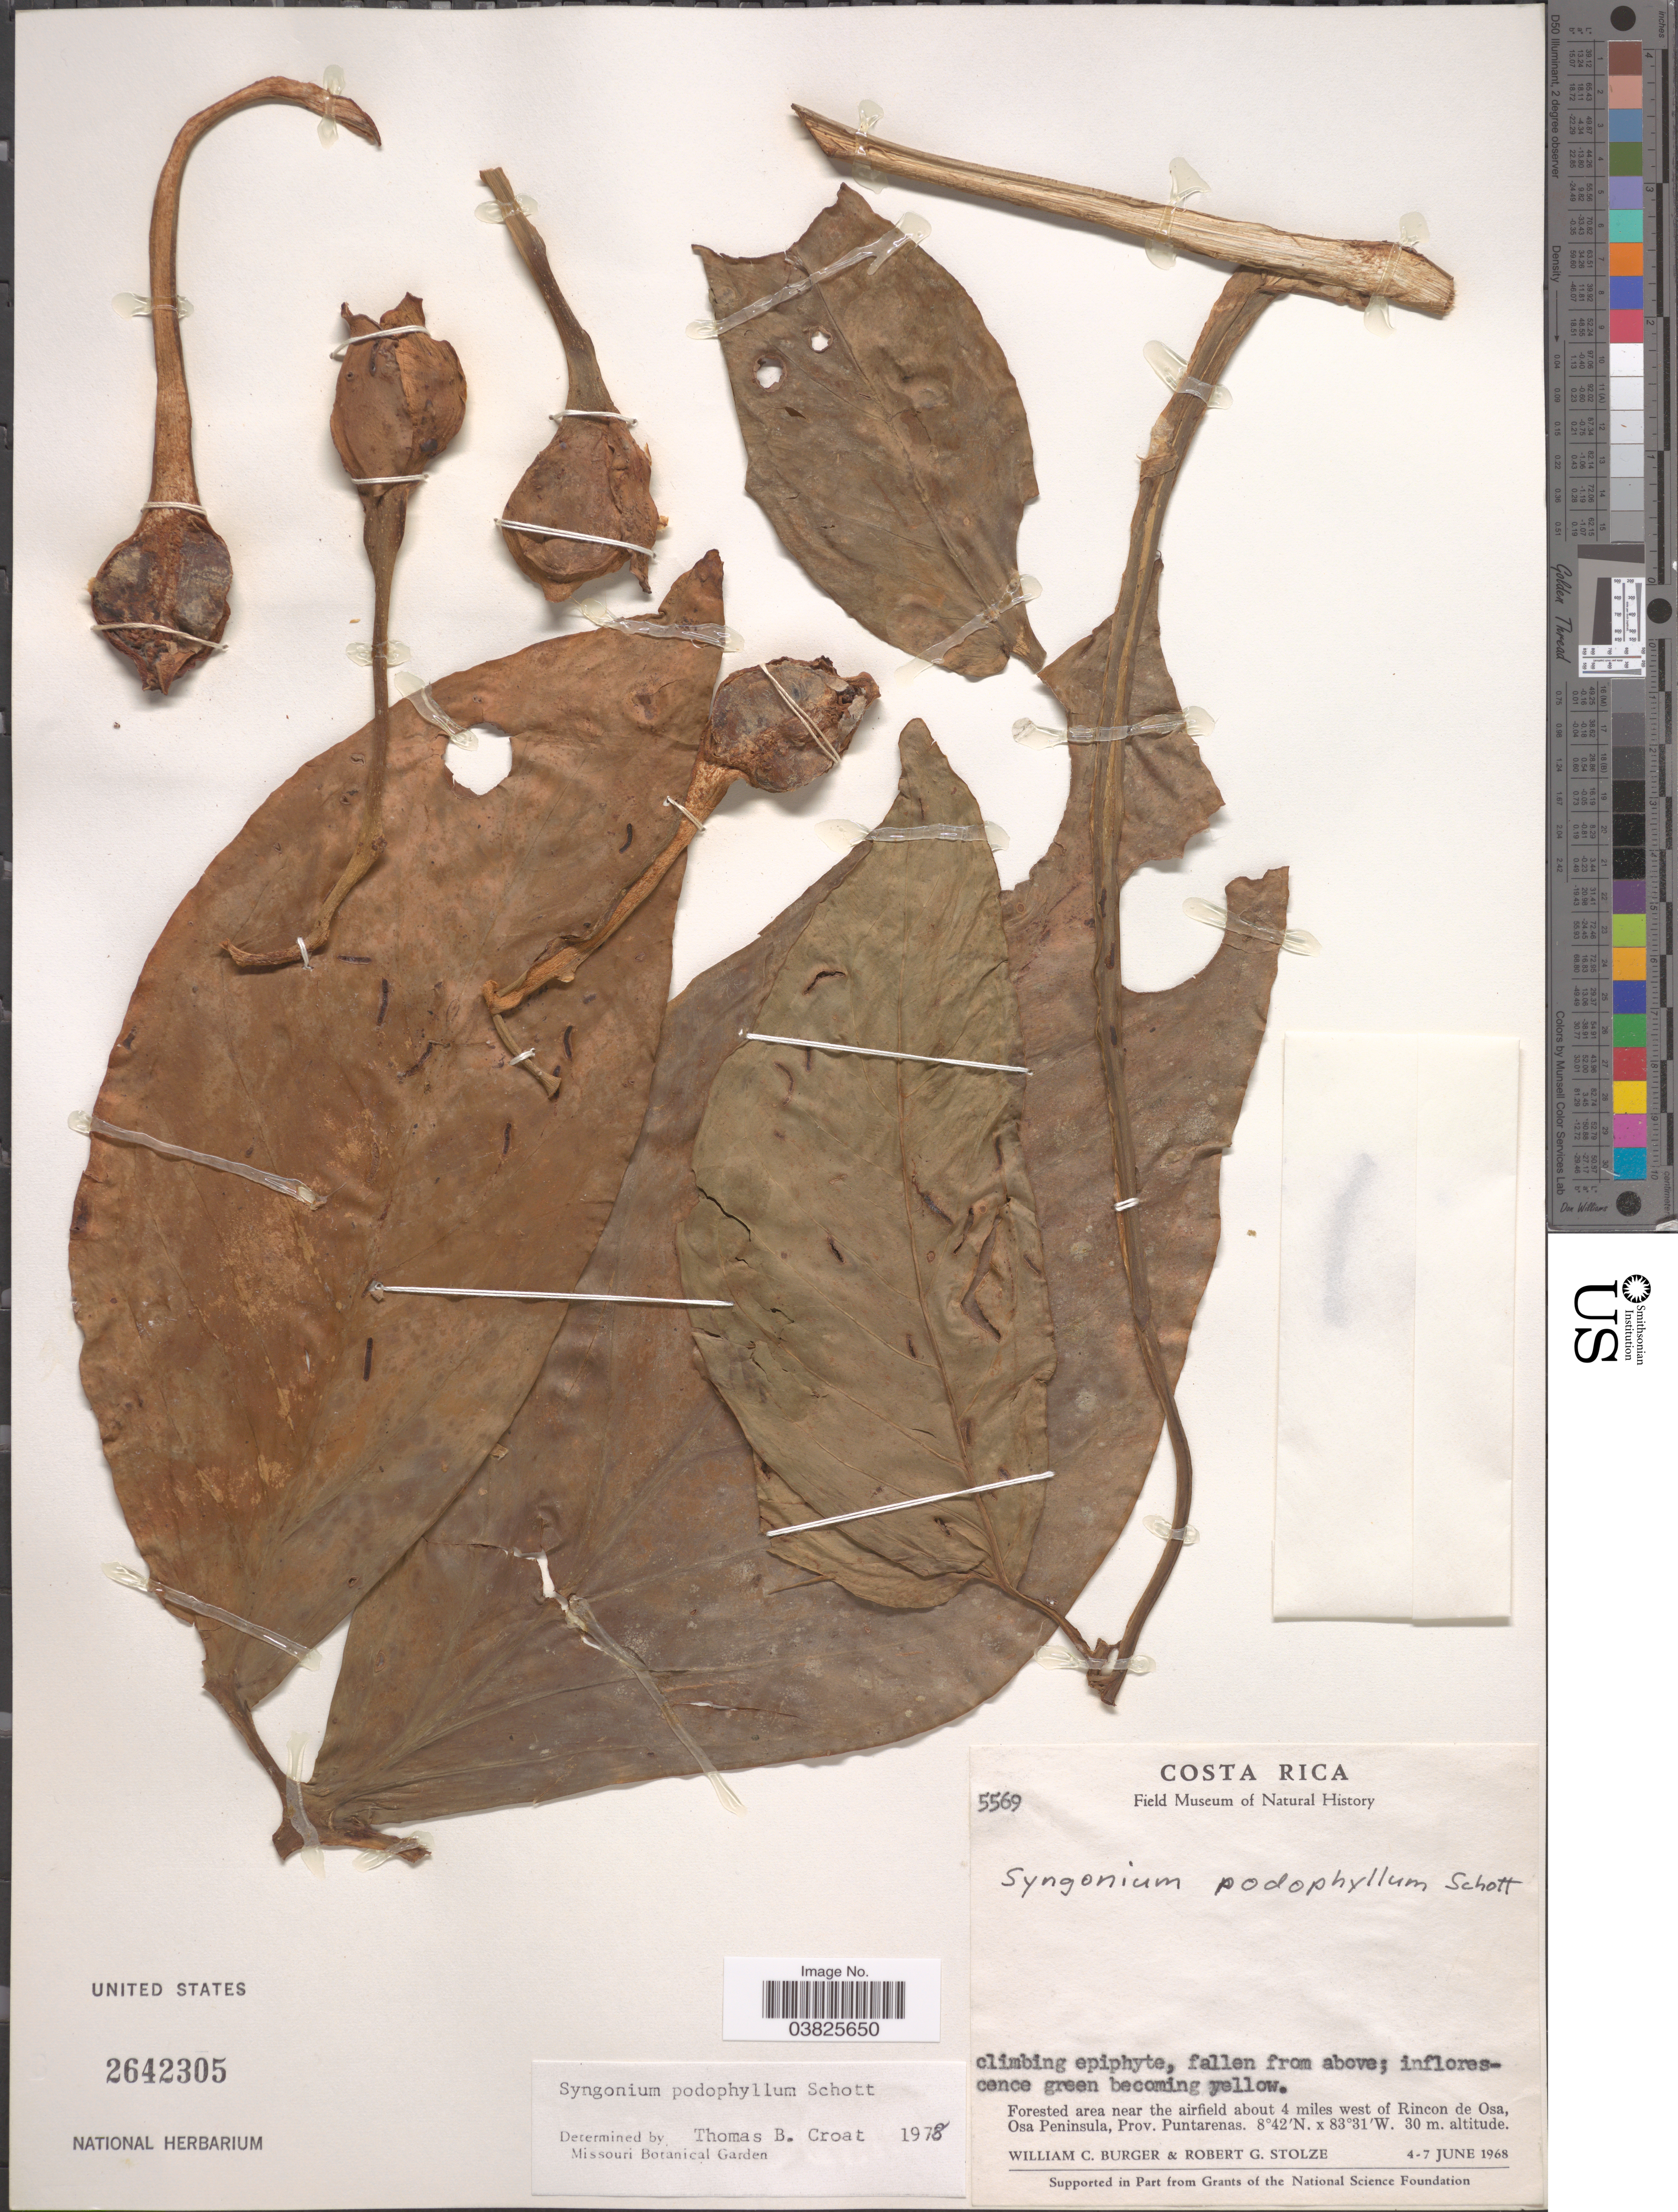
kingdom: Plantae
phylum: Tracheophyta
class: Liliopsida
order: Alismatales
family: Araceae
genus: Syngonium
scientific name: Syngonium podophyllum 'Lemon-Lime'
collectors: W. Burger & R. G. Stolze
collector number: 5569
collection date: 1968-06-04/1968-06-07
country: Costa Rica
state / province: Puntarenas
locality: Near the airfield about 4 miles west of Rincon de Osa, Osa Peninsula.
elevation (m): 30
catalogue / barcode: US 2642305